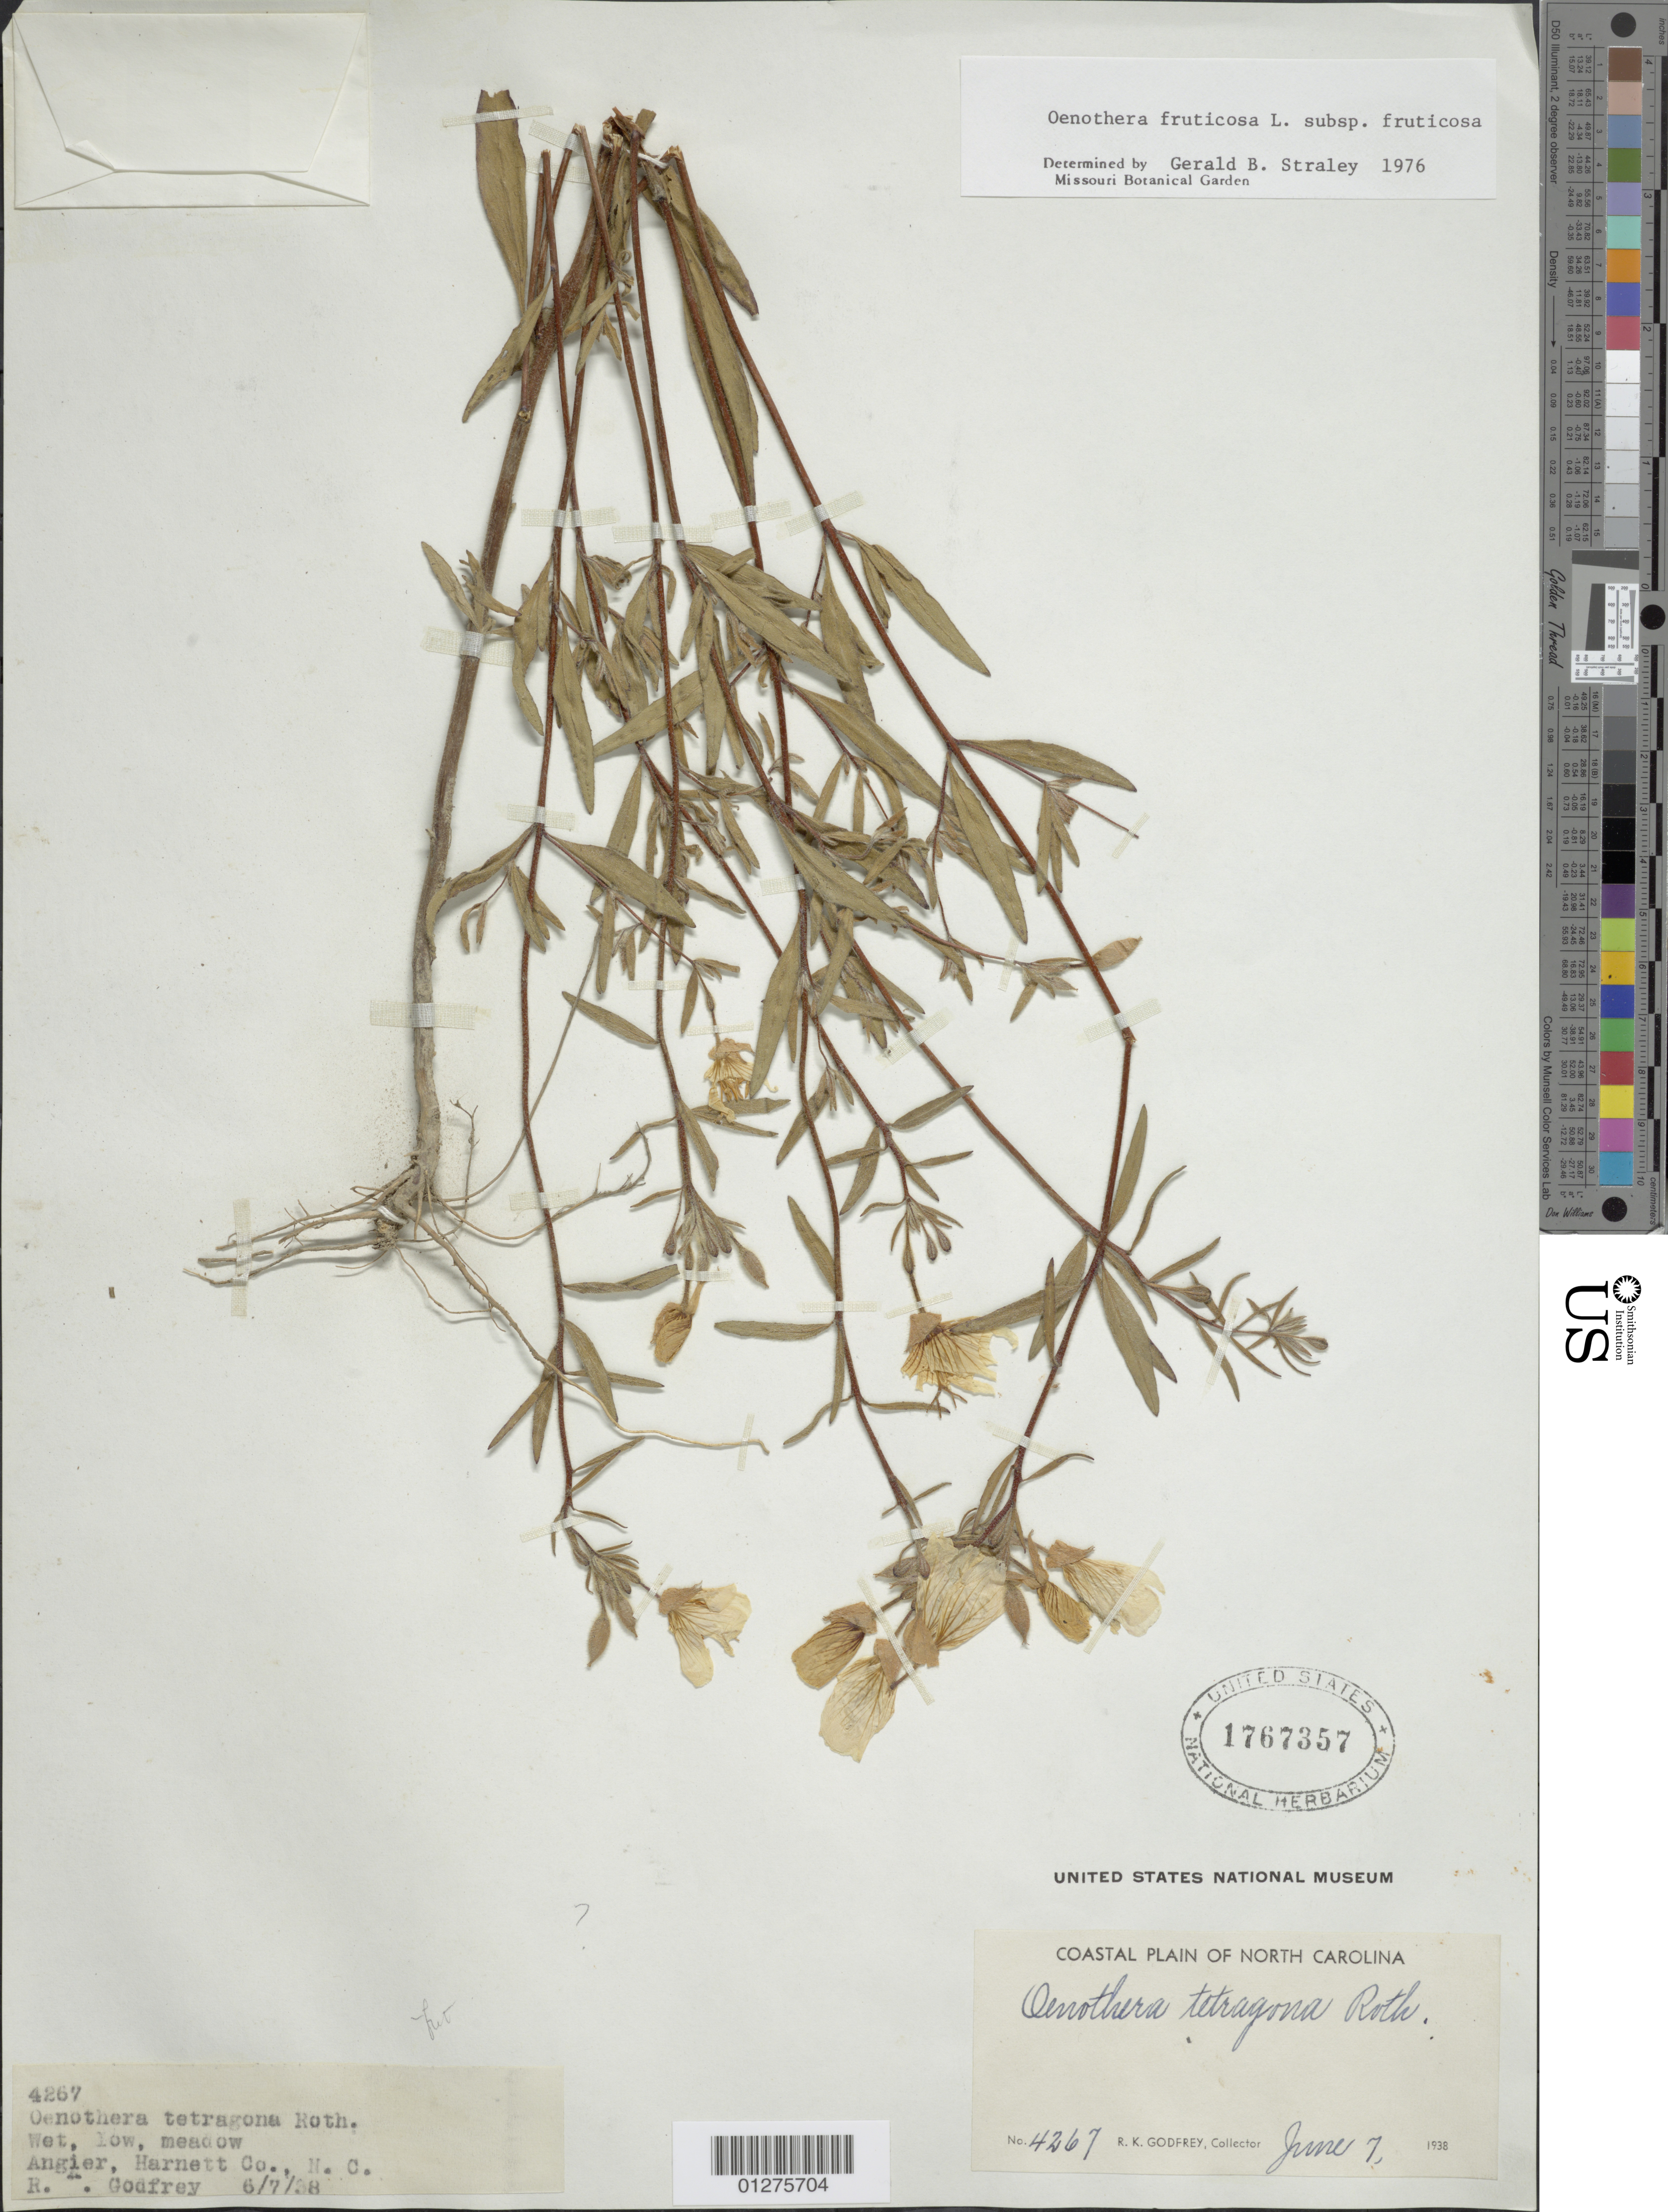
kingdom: Plantae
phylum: Tracheophyta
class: Magnoliopsida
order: Myrtales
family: Onagraceae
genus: Oenothera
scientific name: Oenothera fruticosa subsp. fruticosa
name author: L.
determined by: Straley, G. B.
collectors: R. K. Godfrey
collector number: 4267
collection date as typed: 07 Jun 1938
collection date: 1938-06-07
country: United States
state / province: North Carolina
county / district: Harnett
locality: Angier.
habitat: Wet, low meadow.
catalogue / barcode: US 1767357